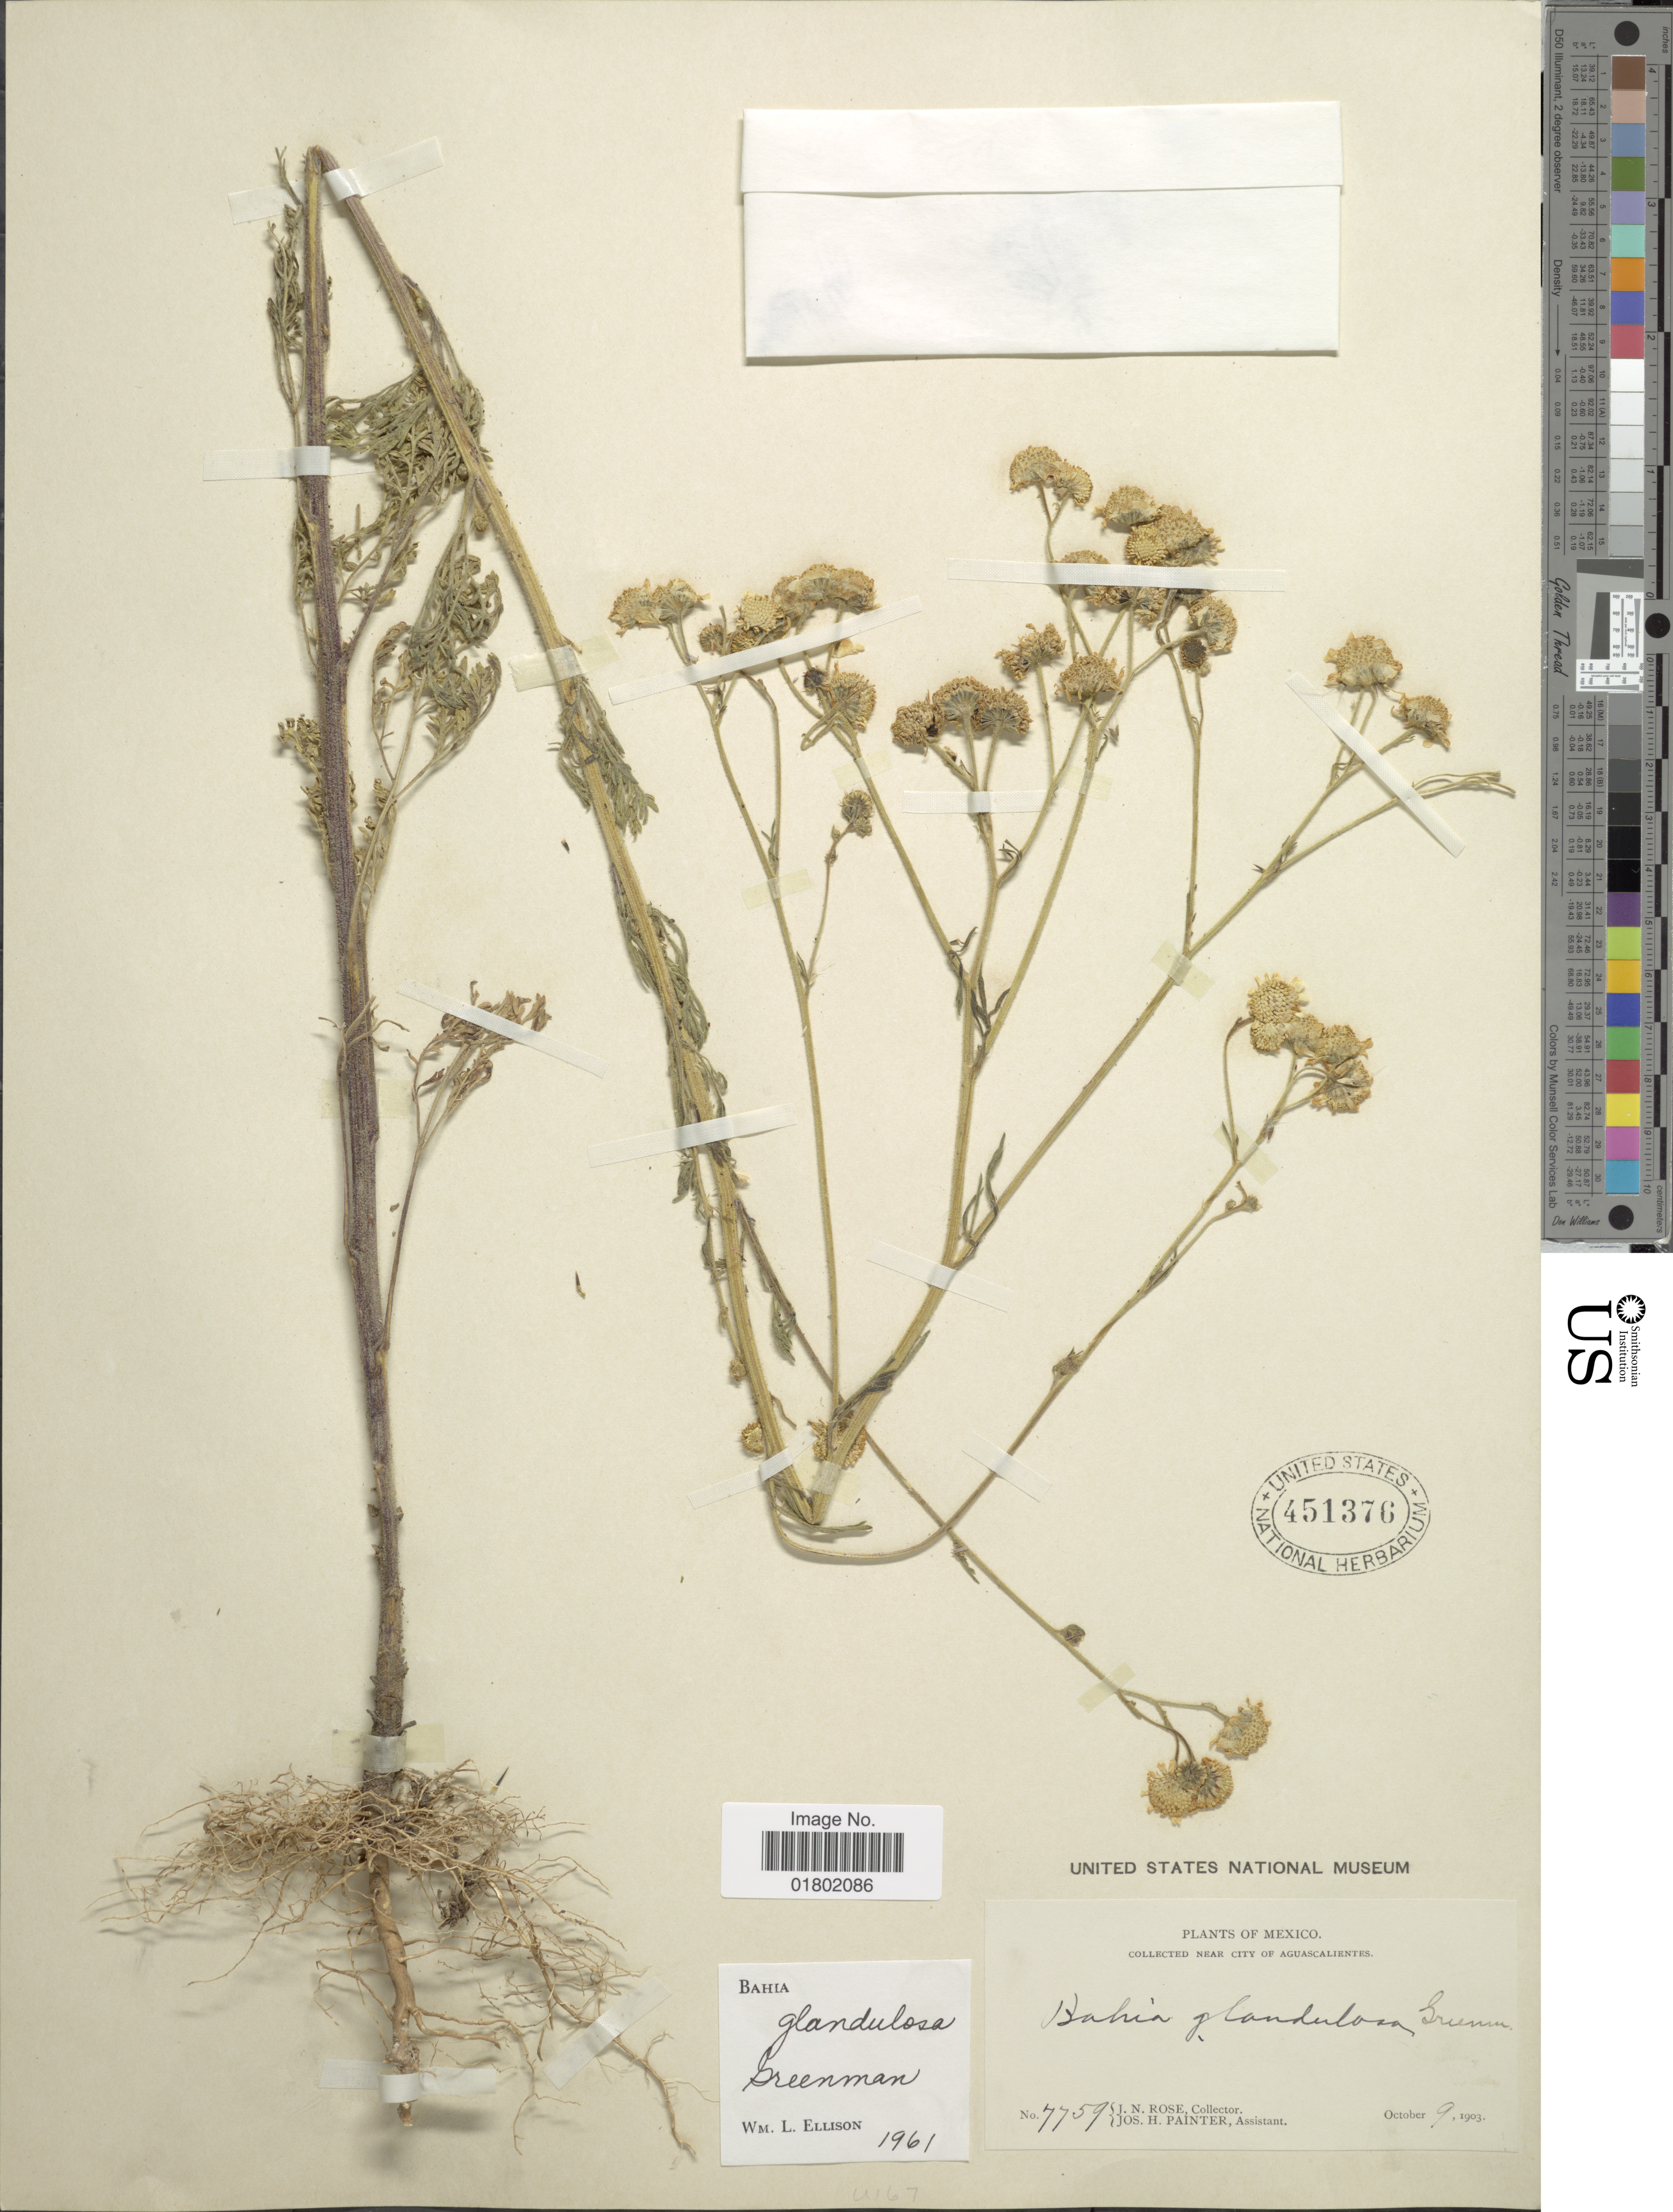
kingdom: Plantae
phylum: Tracheophyta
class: Magnoliopsida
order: Asterales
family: Asteraceae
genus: Bahia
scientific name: Bahia glandulosa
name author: Greenm.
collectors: J. N. Rose & J. H. Painter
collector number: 7759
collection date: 1903-10-09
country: Mexico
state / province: Aguascalientes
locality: Near city of Aguascalientes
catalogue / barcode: US 451376